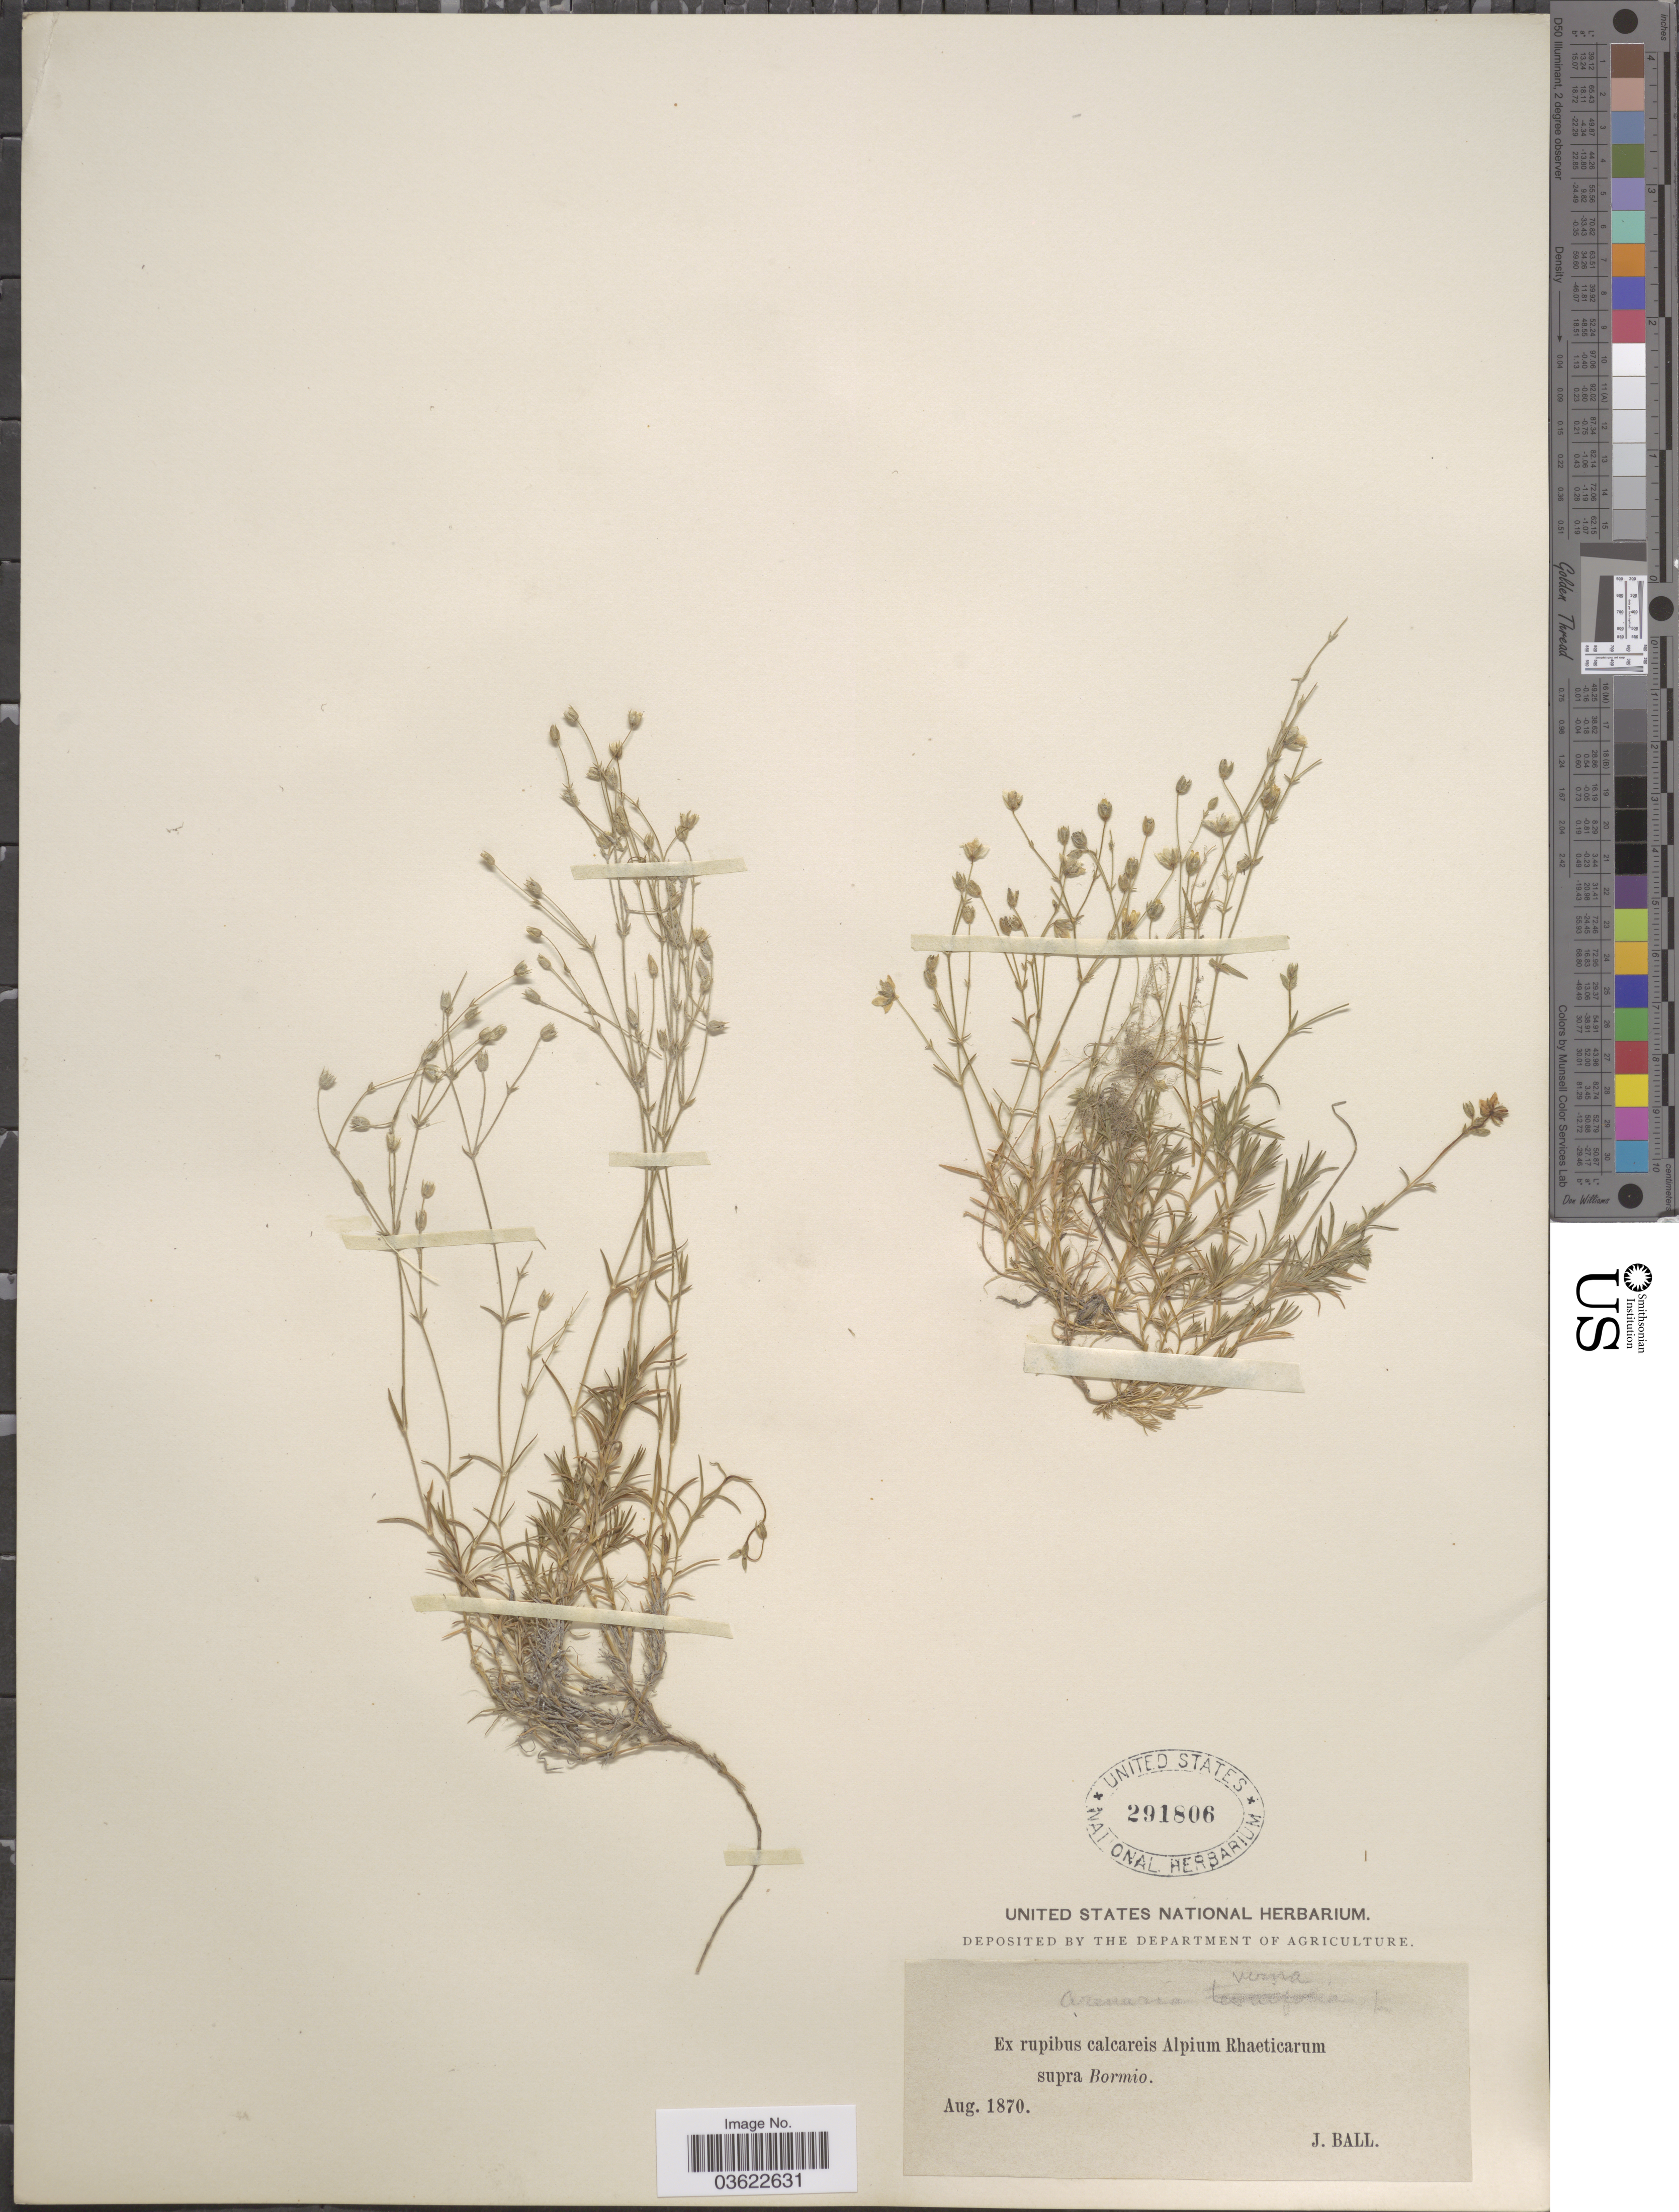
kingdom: Plantae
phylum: Tracheophyta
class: Magnoliopsida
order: Caryophyllales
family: Caryophyllaceae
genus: Arenaria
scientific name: Arenaria verna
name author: L.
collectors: J. Ball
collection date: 1870-08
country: Italy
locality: Ex rupibus calcareis Alpium Rhaeticarum supra Bormio.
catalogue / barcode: US 291806